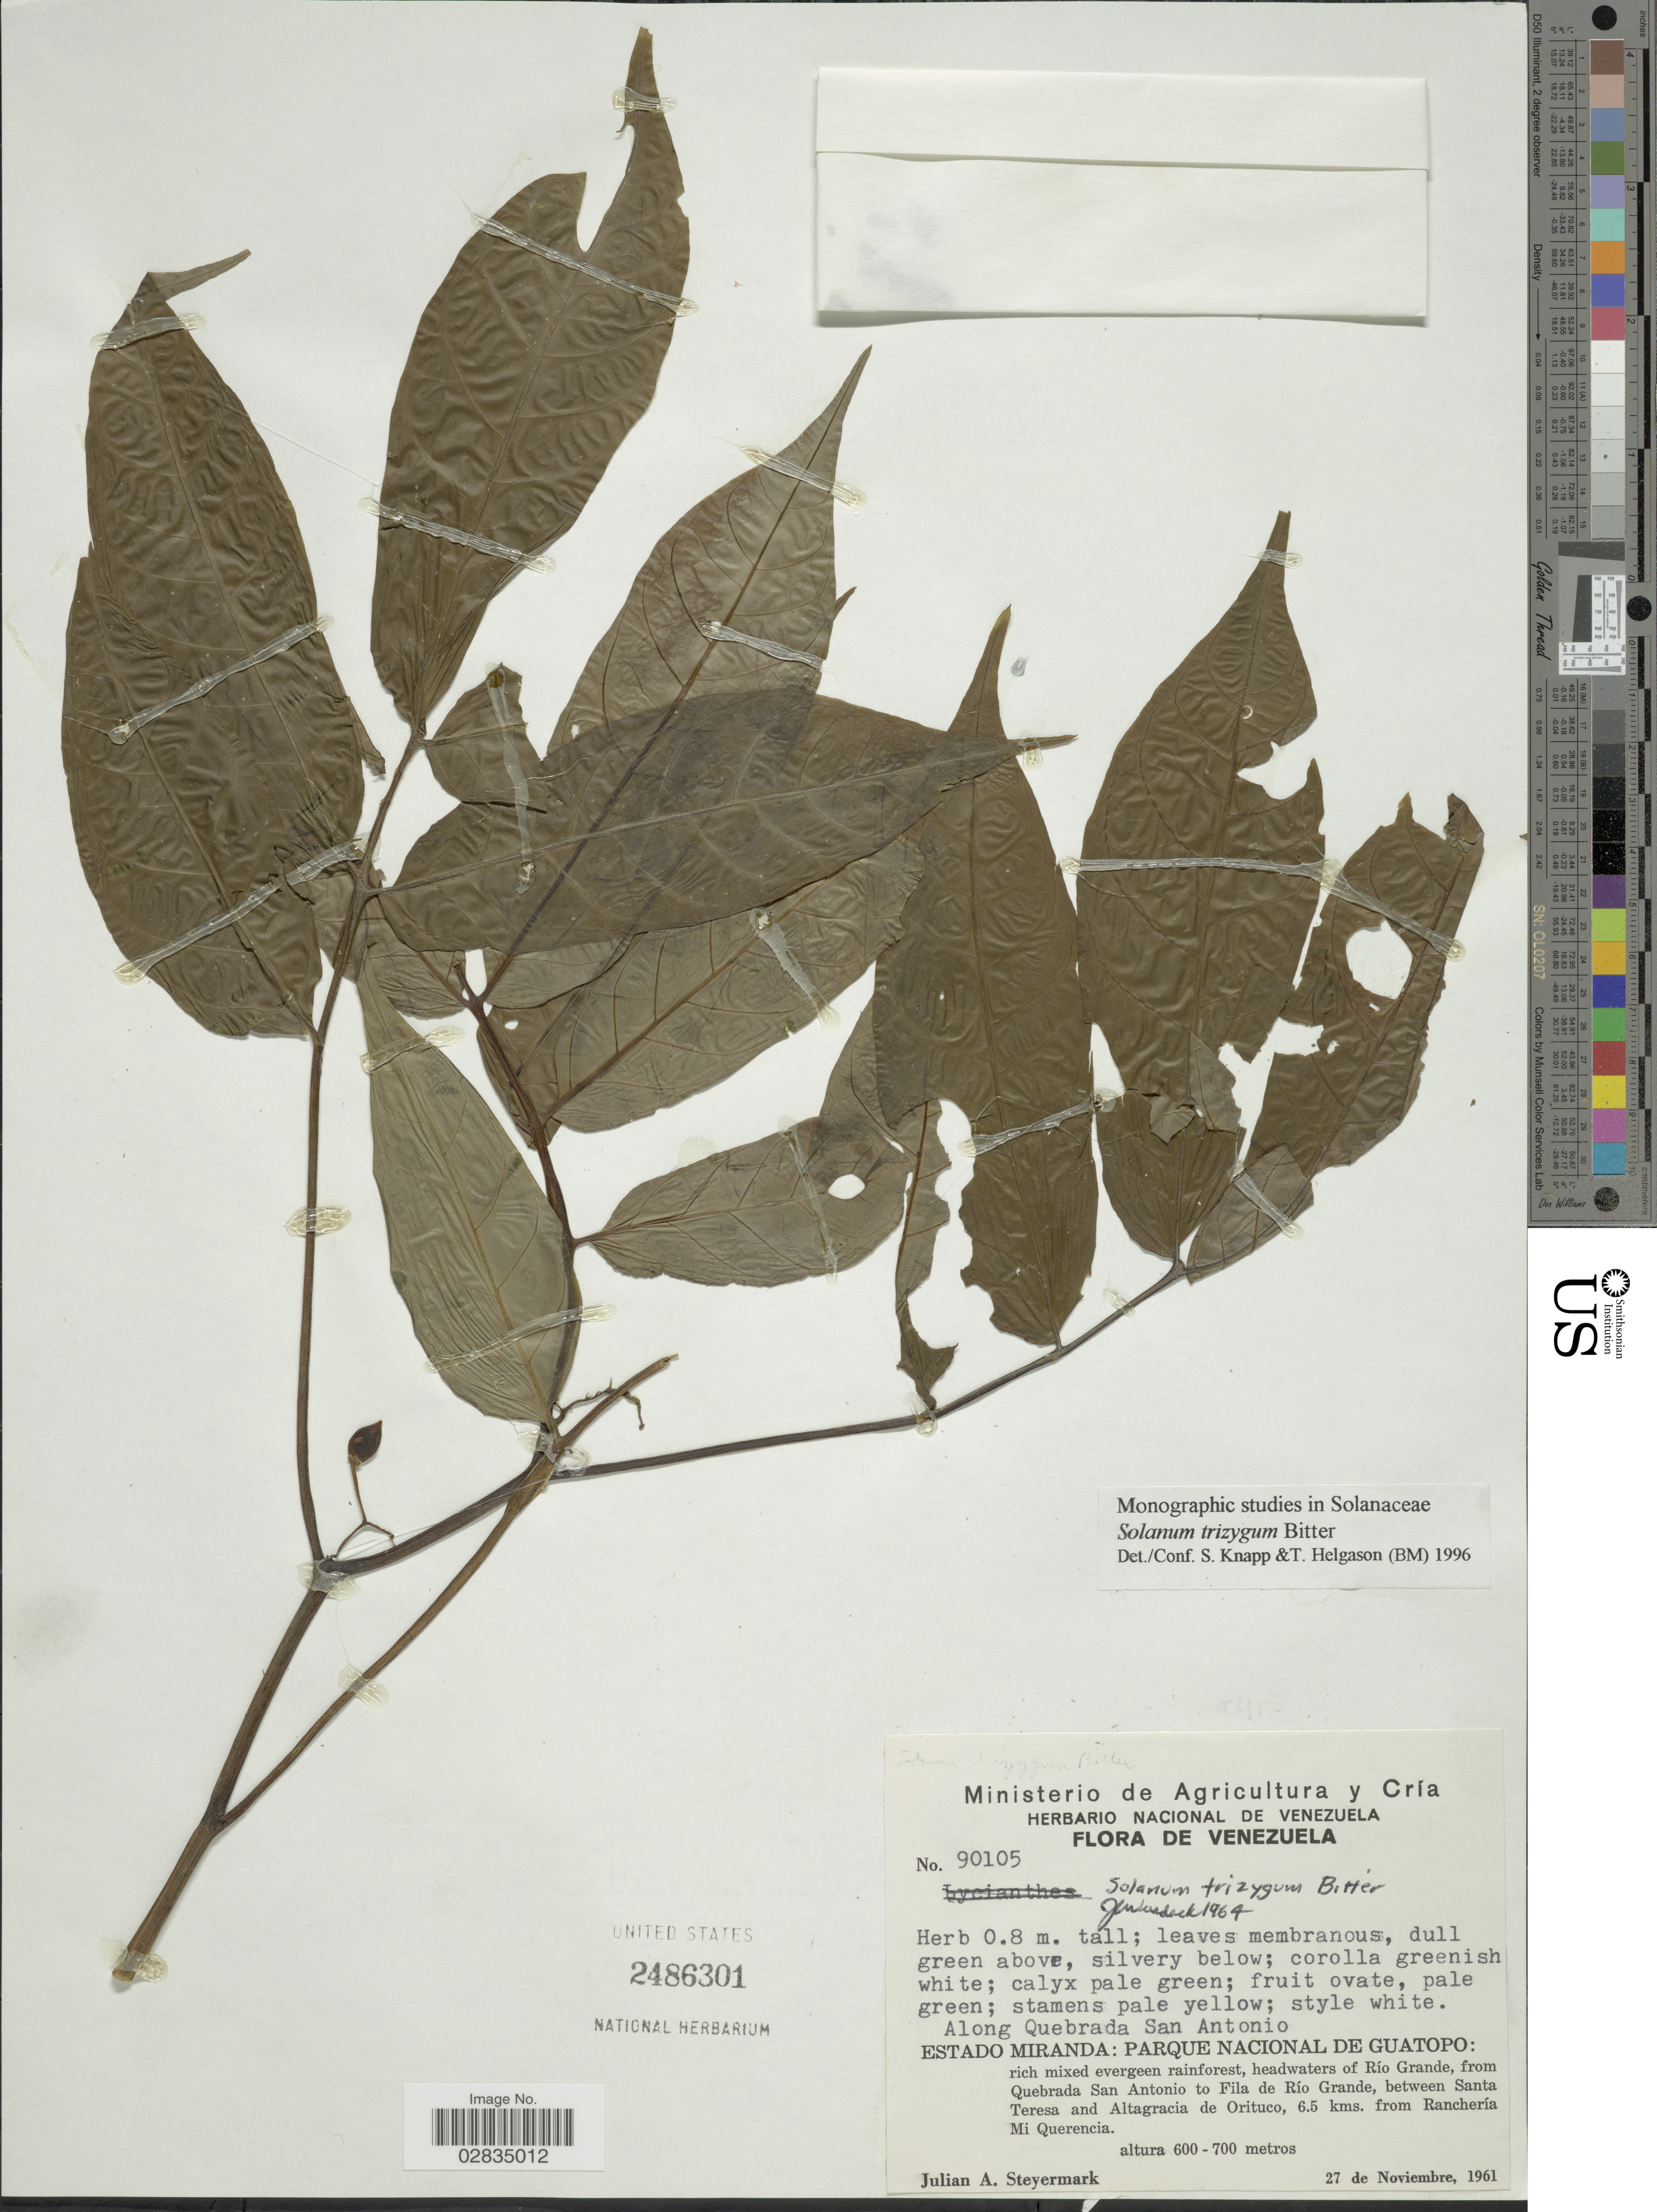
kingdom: Plantae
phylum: Tracheophyta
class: Magnoliopsida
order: Solanales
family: Solanaceae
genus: Solanum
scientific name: Solanum trizygum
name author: Bitter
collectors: J. Steyermark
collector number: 90105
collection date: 1961-11-27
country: Venezuela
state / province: Miranda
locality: Along Quebrada San Antonio, Parque Nacional de Guatopo: headwaters of Río Grande, from Quebrada San Antonio to Fila de Río Grande, between Santa Teresa and Altagracia de Orituco, 6.5 kms. from Ranchería Mi Querencia.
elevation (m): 600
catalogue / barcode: US 2486301